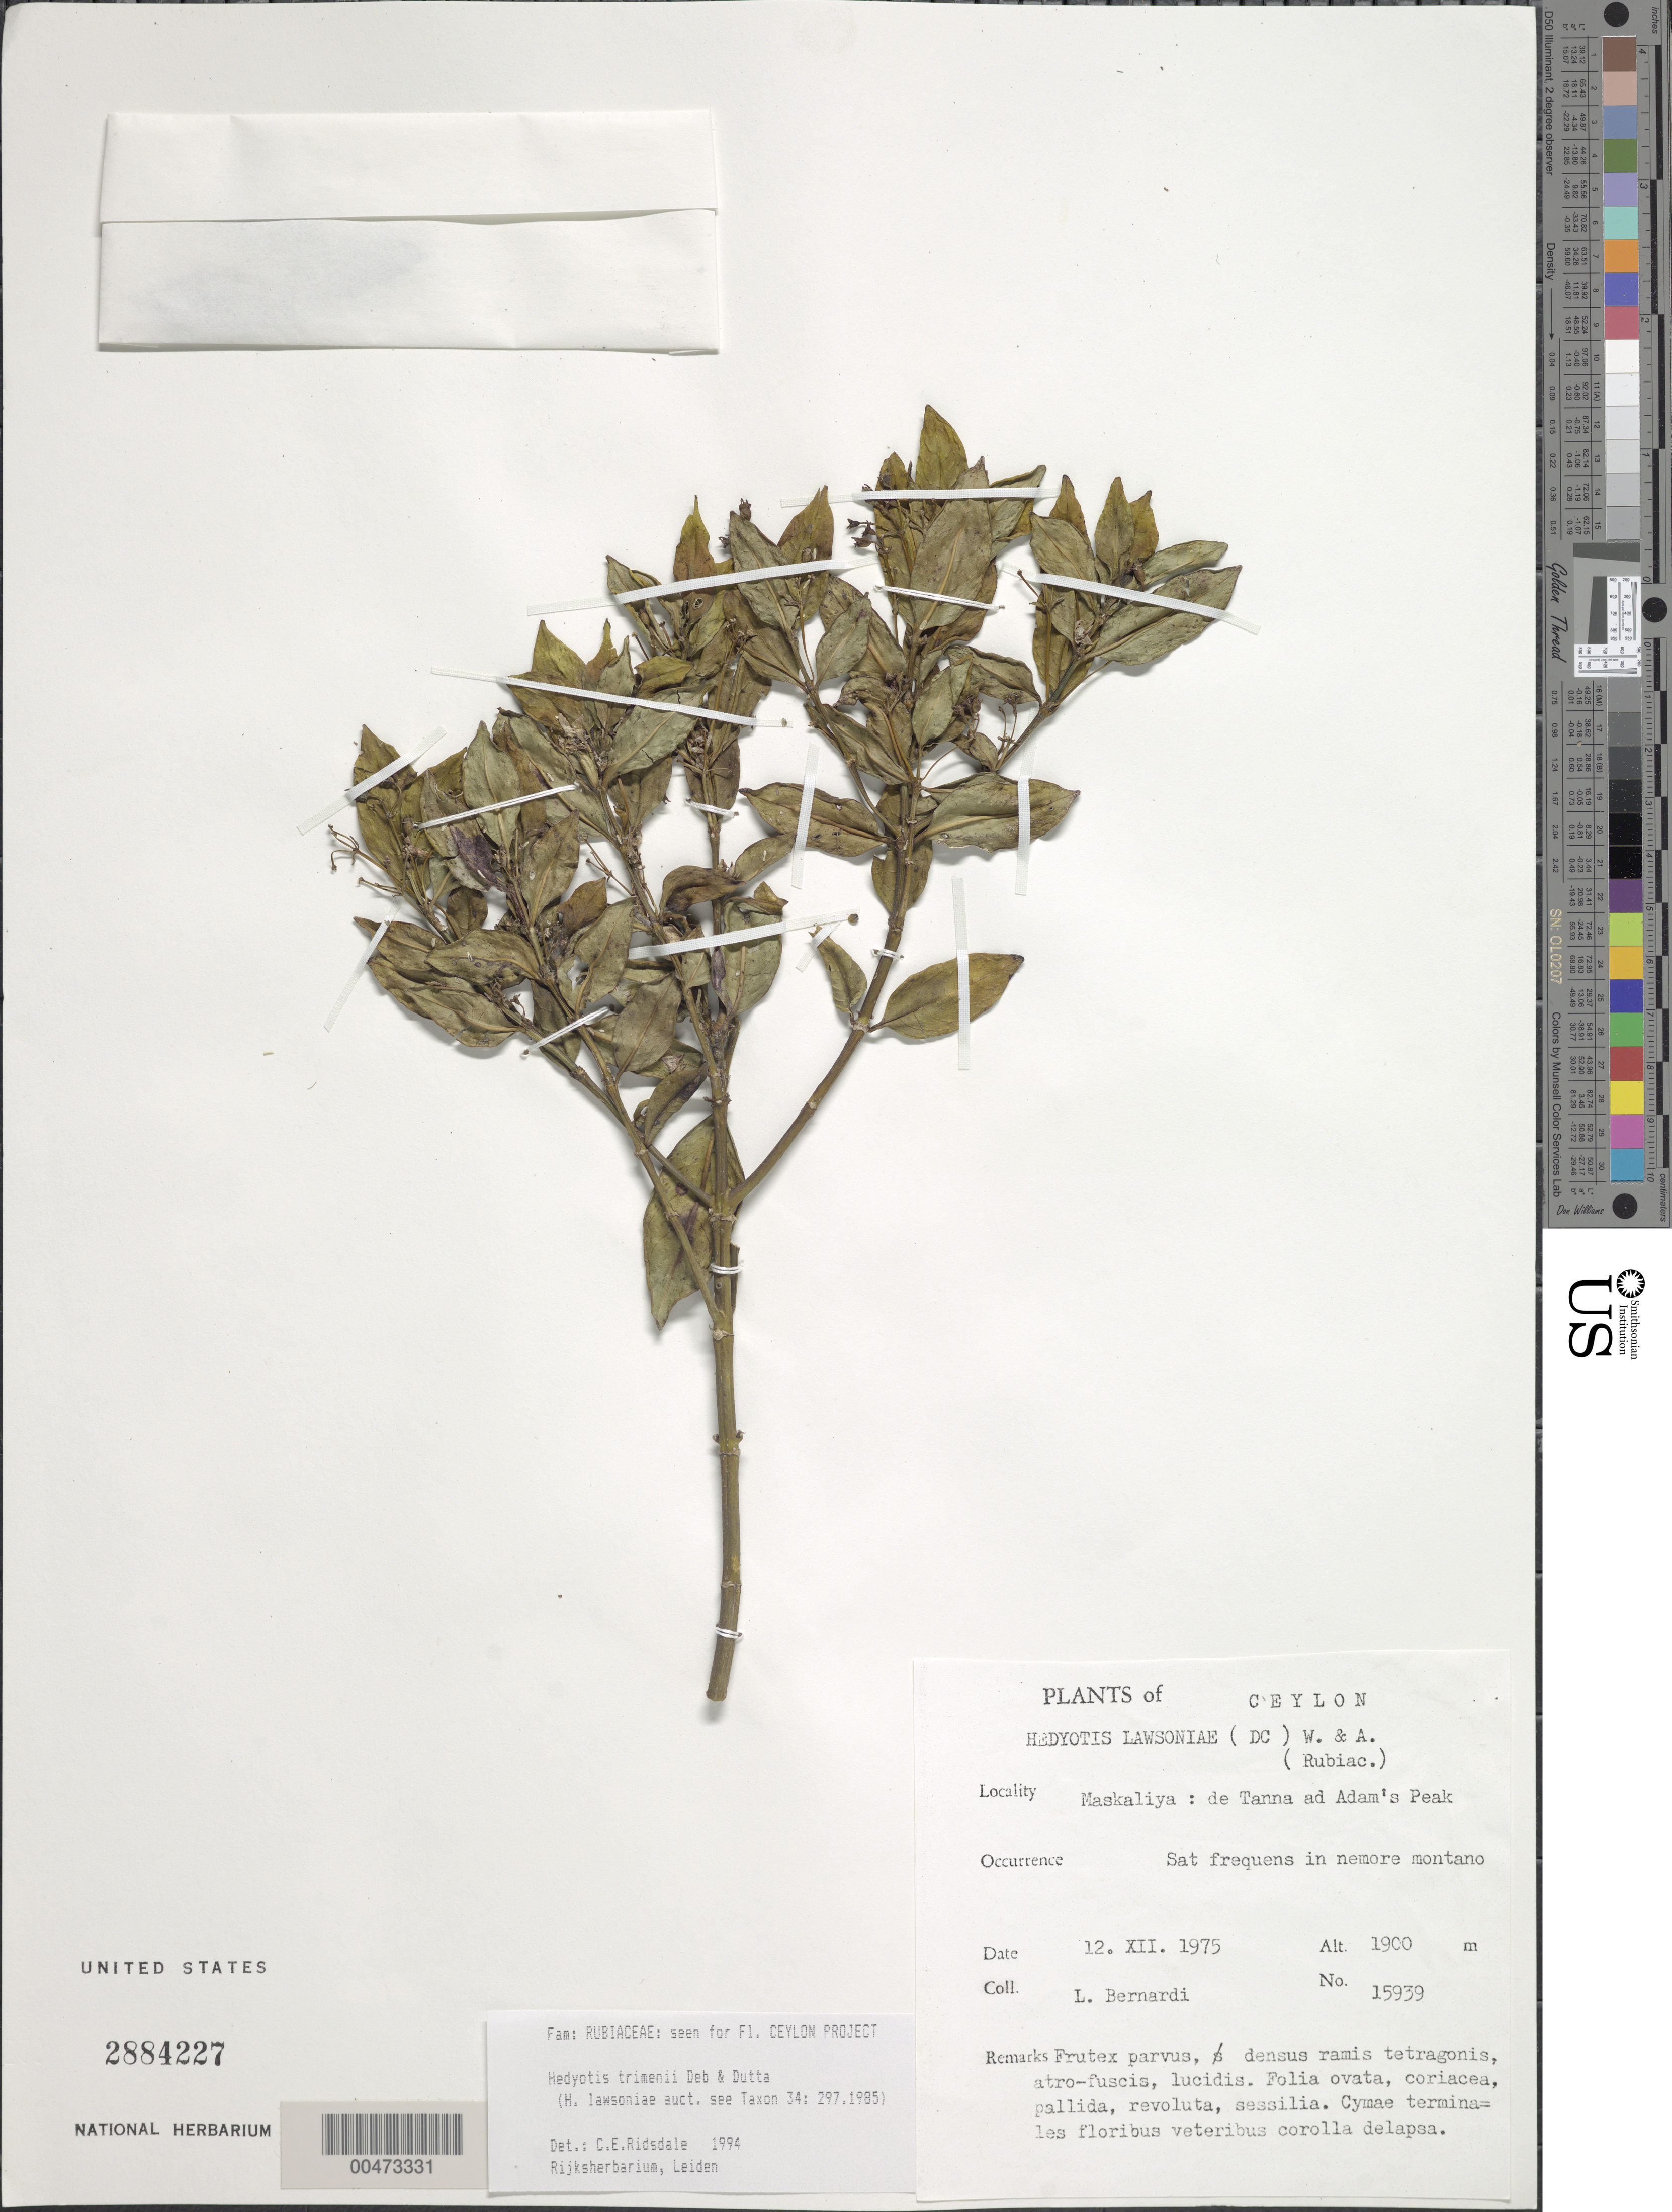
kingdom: Plantae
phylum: Tracheophyta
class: Magnoliopsida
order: Gentianales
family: Rubiaceae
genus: Hedyotis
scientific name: Hedyotis trimenii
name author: Deb & R. Dutta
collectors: L. Bernardi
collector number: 15939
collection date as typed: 12 Dec 1975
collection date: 1975-12-12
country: Sri Lanka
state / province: Central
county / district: Kandy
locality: Maskaliya, de Tanna ad Adam's Peak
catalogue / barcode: US 2884227